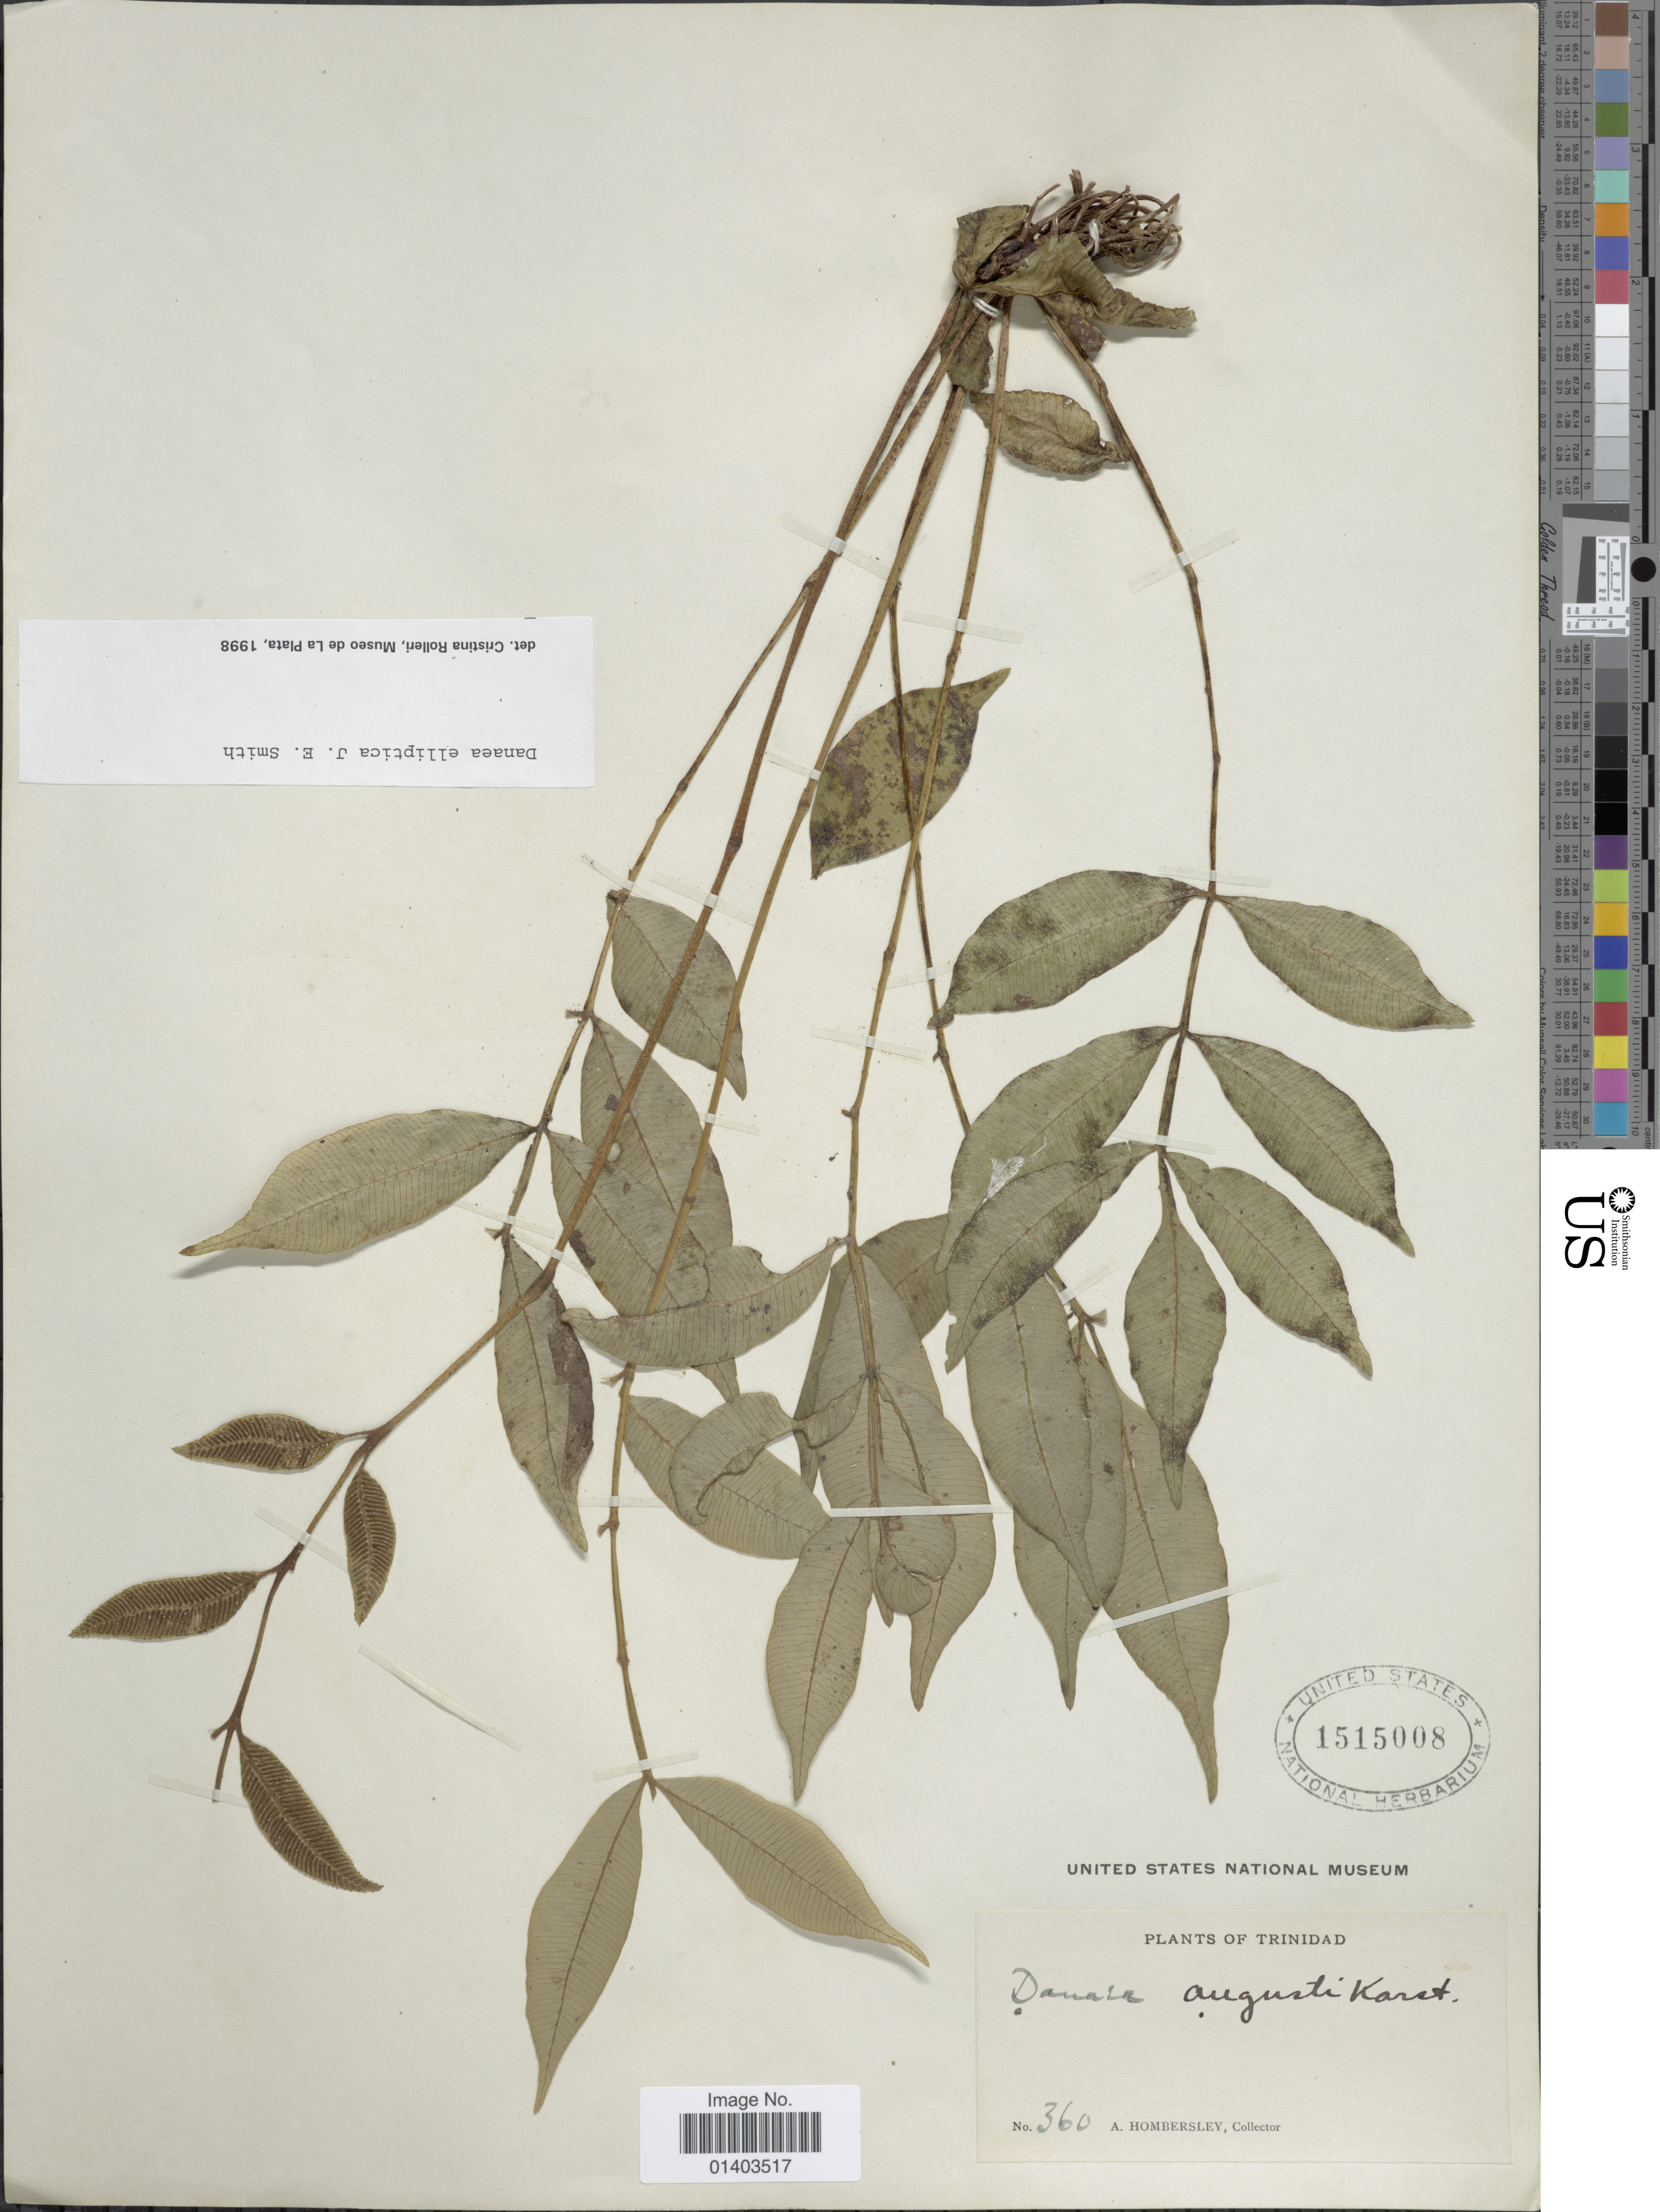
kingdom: Plantae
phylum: Tracheophyta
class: Polypodiopsida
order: Marattiales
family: Marattiaceae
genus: Danaea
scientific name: Danaea elliptica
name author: Sm.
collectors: A. Hombersley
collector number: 360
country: Trinidad and Tobago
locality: Trinidad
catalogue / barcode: US 1515008